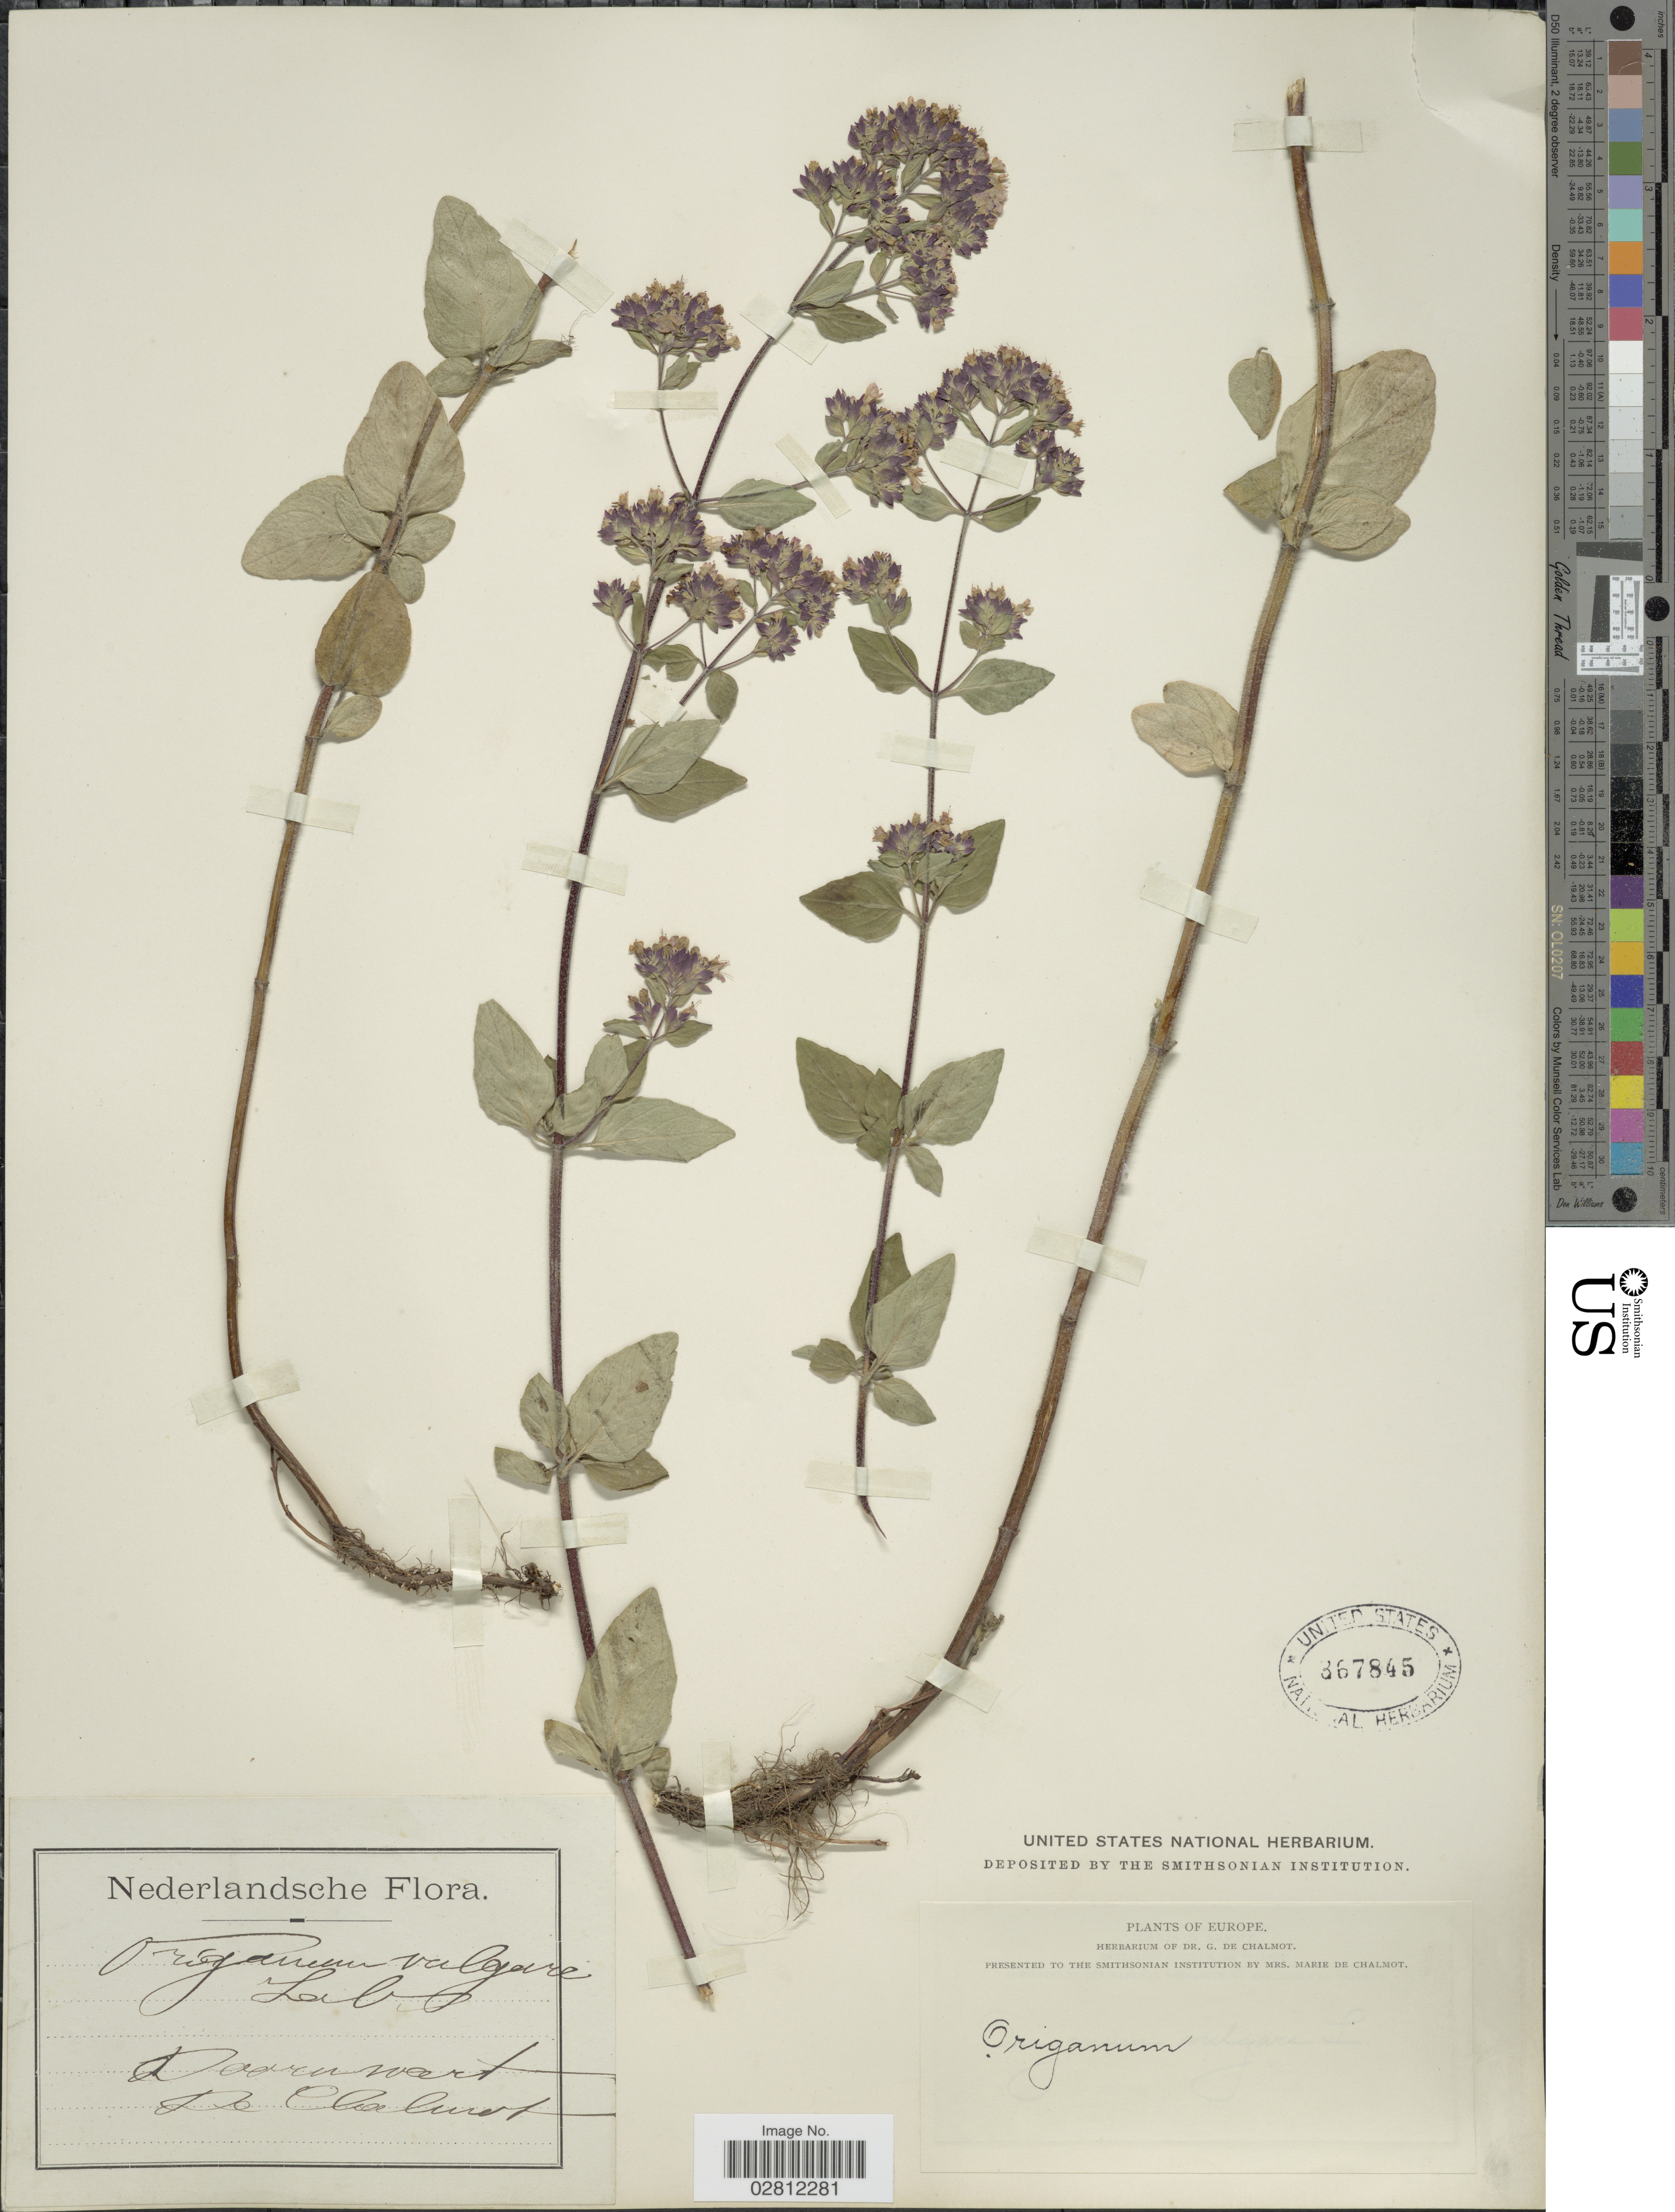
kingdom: Plantae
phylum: Tracheophyta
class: Magnoliopsida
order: Lamiales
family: Lamiaceae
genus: Origanum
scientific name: Origanum vulgare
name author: L.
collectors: G. de Chalmot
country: Netherlands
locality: Doornweert [interpreted].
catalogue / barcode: US 367845